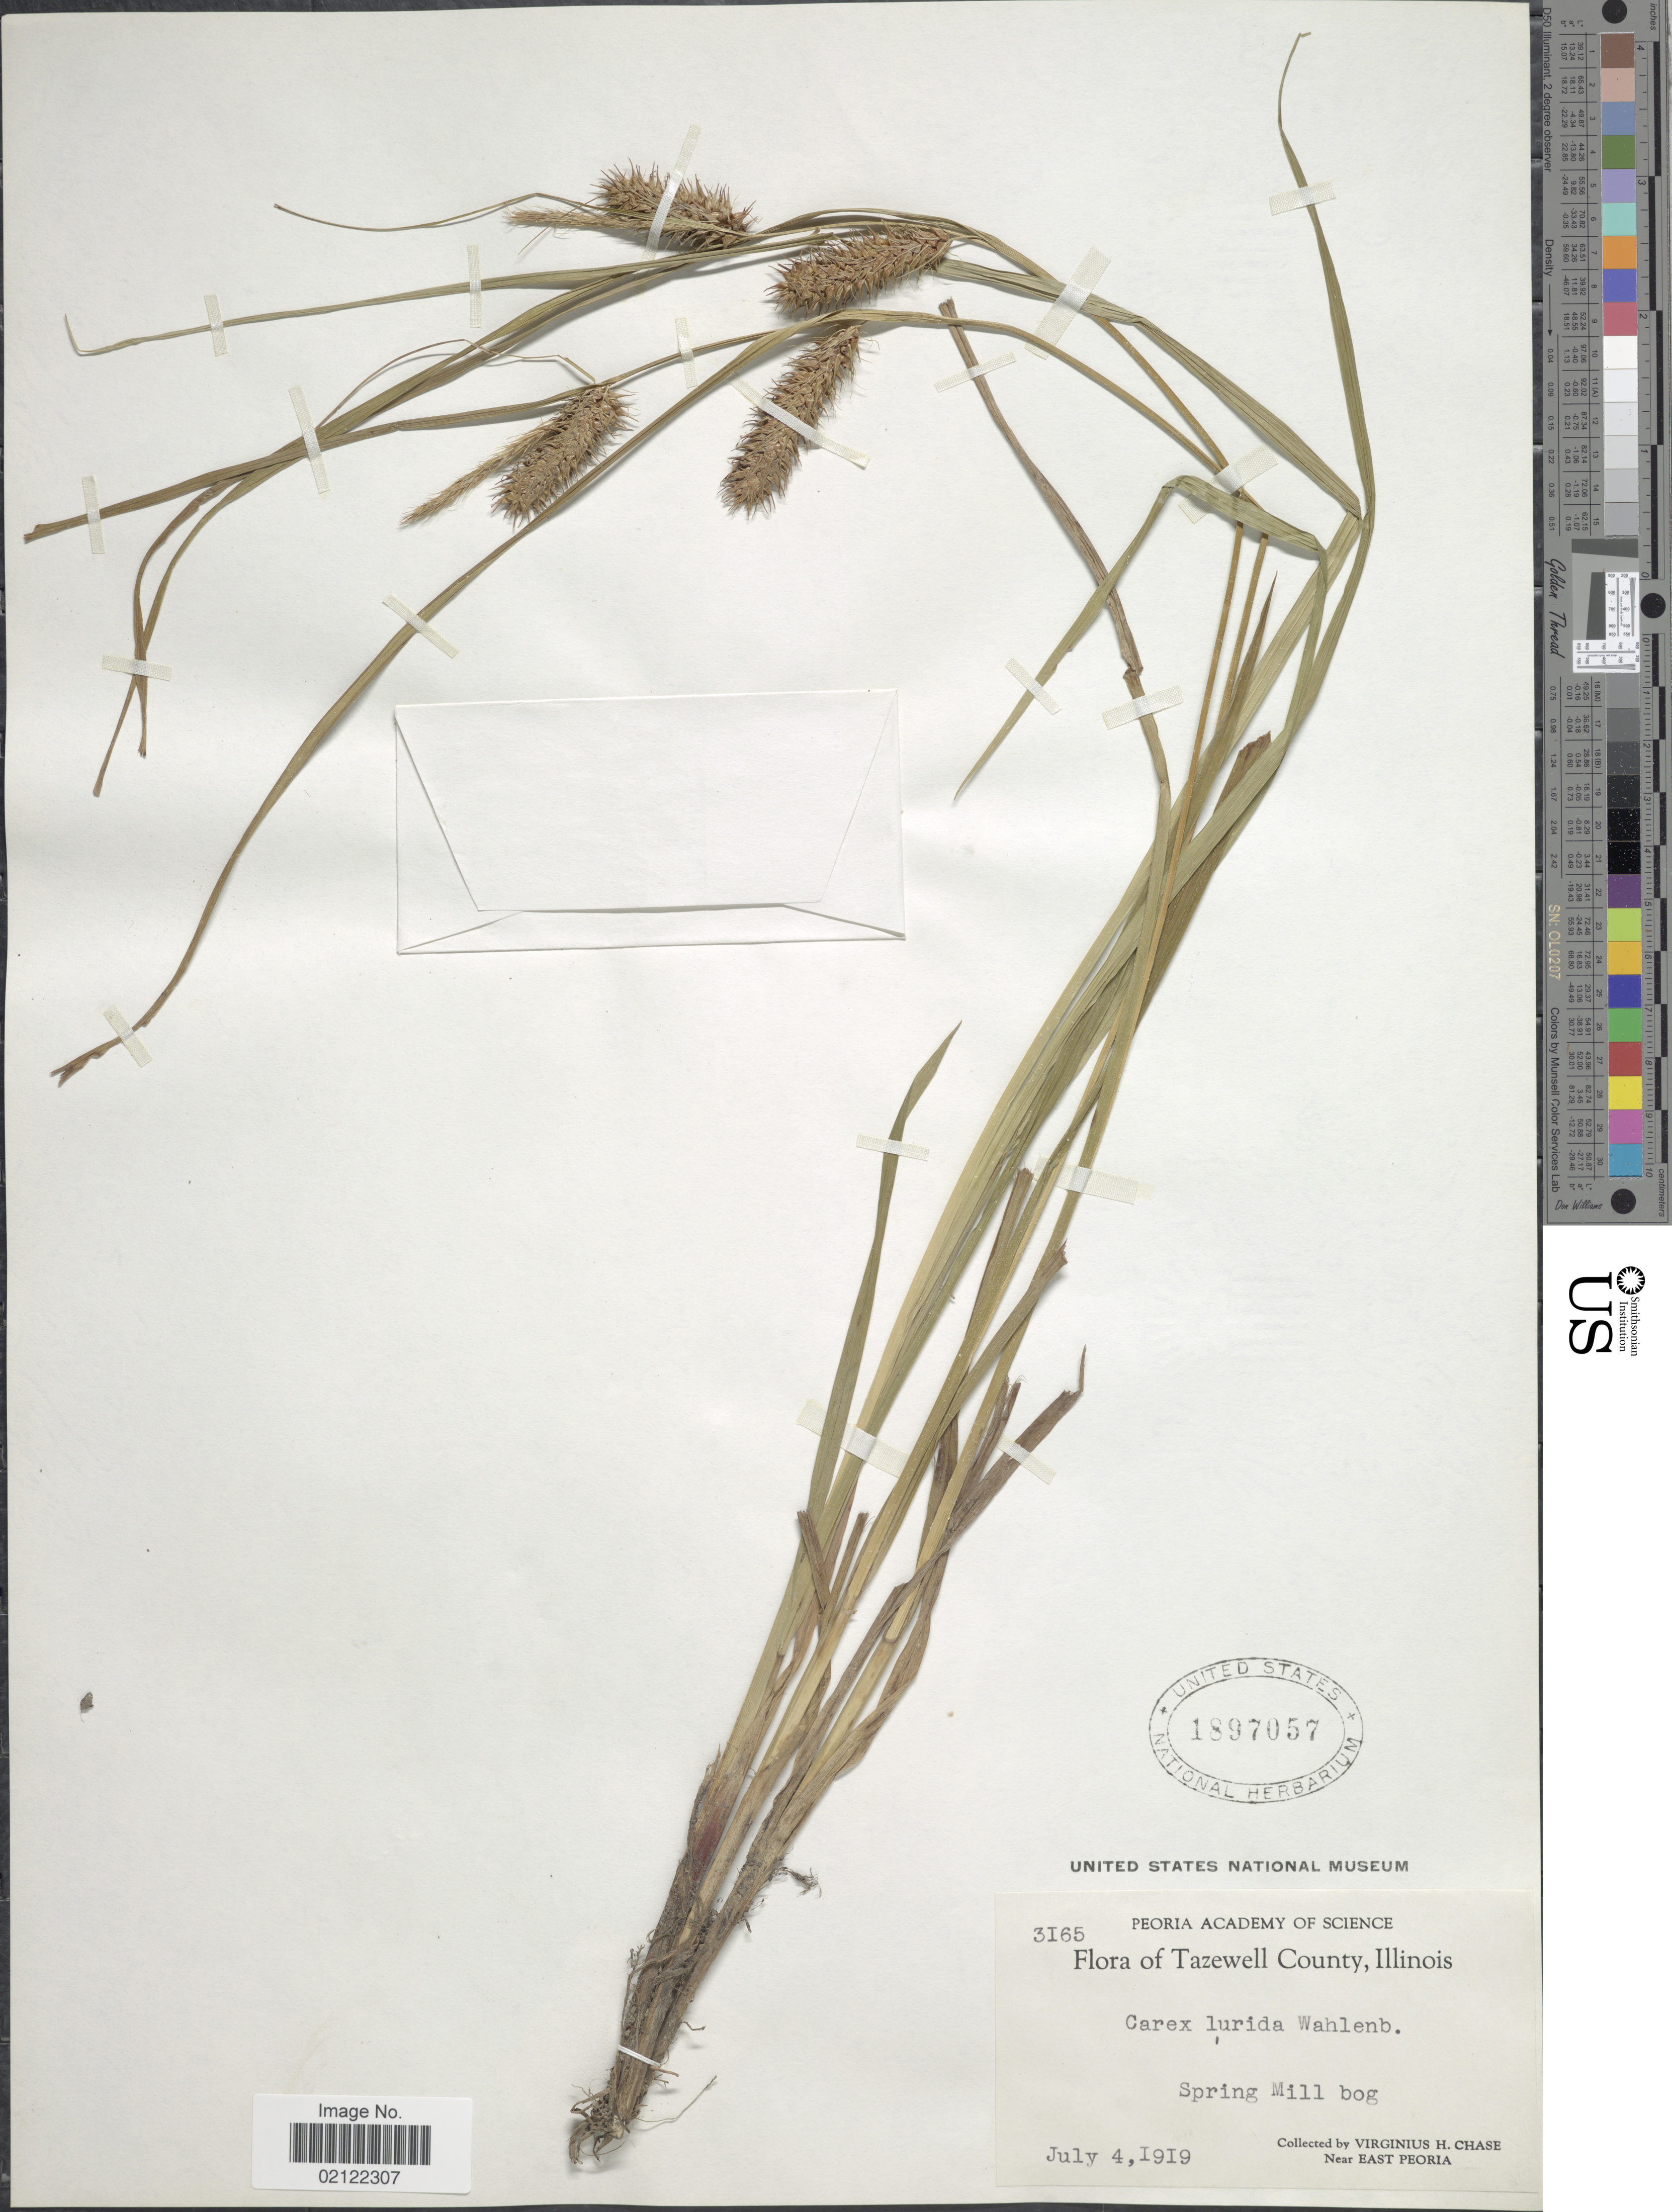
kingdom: Plantae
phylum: Tracheophyta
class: Liliopsida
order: Poales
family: Cyperaceae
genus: Carex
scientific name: Carex lurida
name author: Wahlenb.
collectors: V. H. Chase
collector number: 3165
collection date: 1919-07-04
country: United States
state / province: Illinois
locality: Tazewell County, Illinois. Spring Mill bog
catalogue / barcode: US 1897057